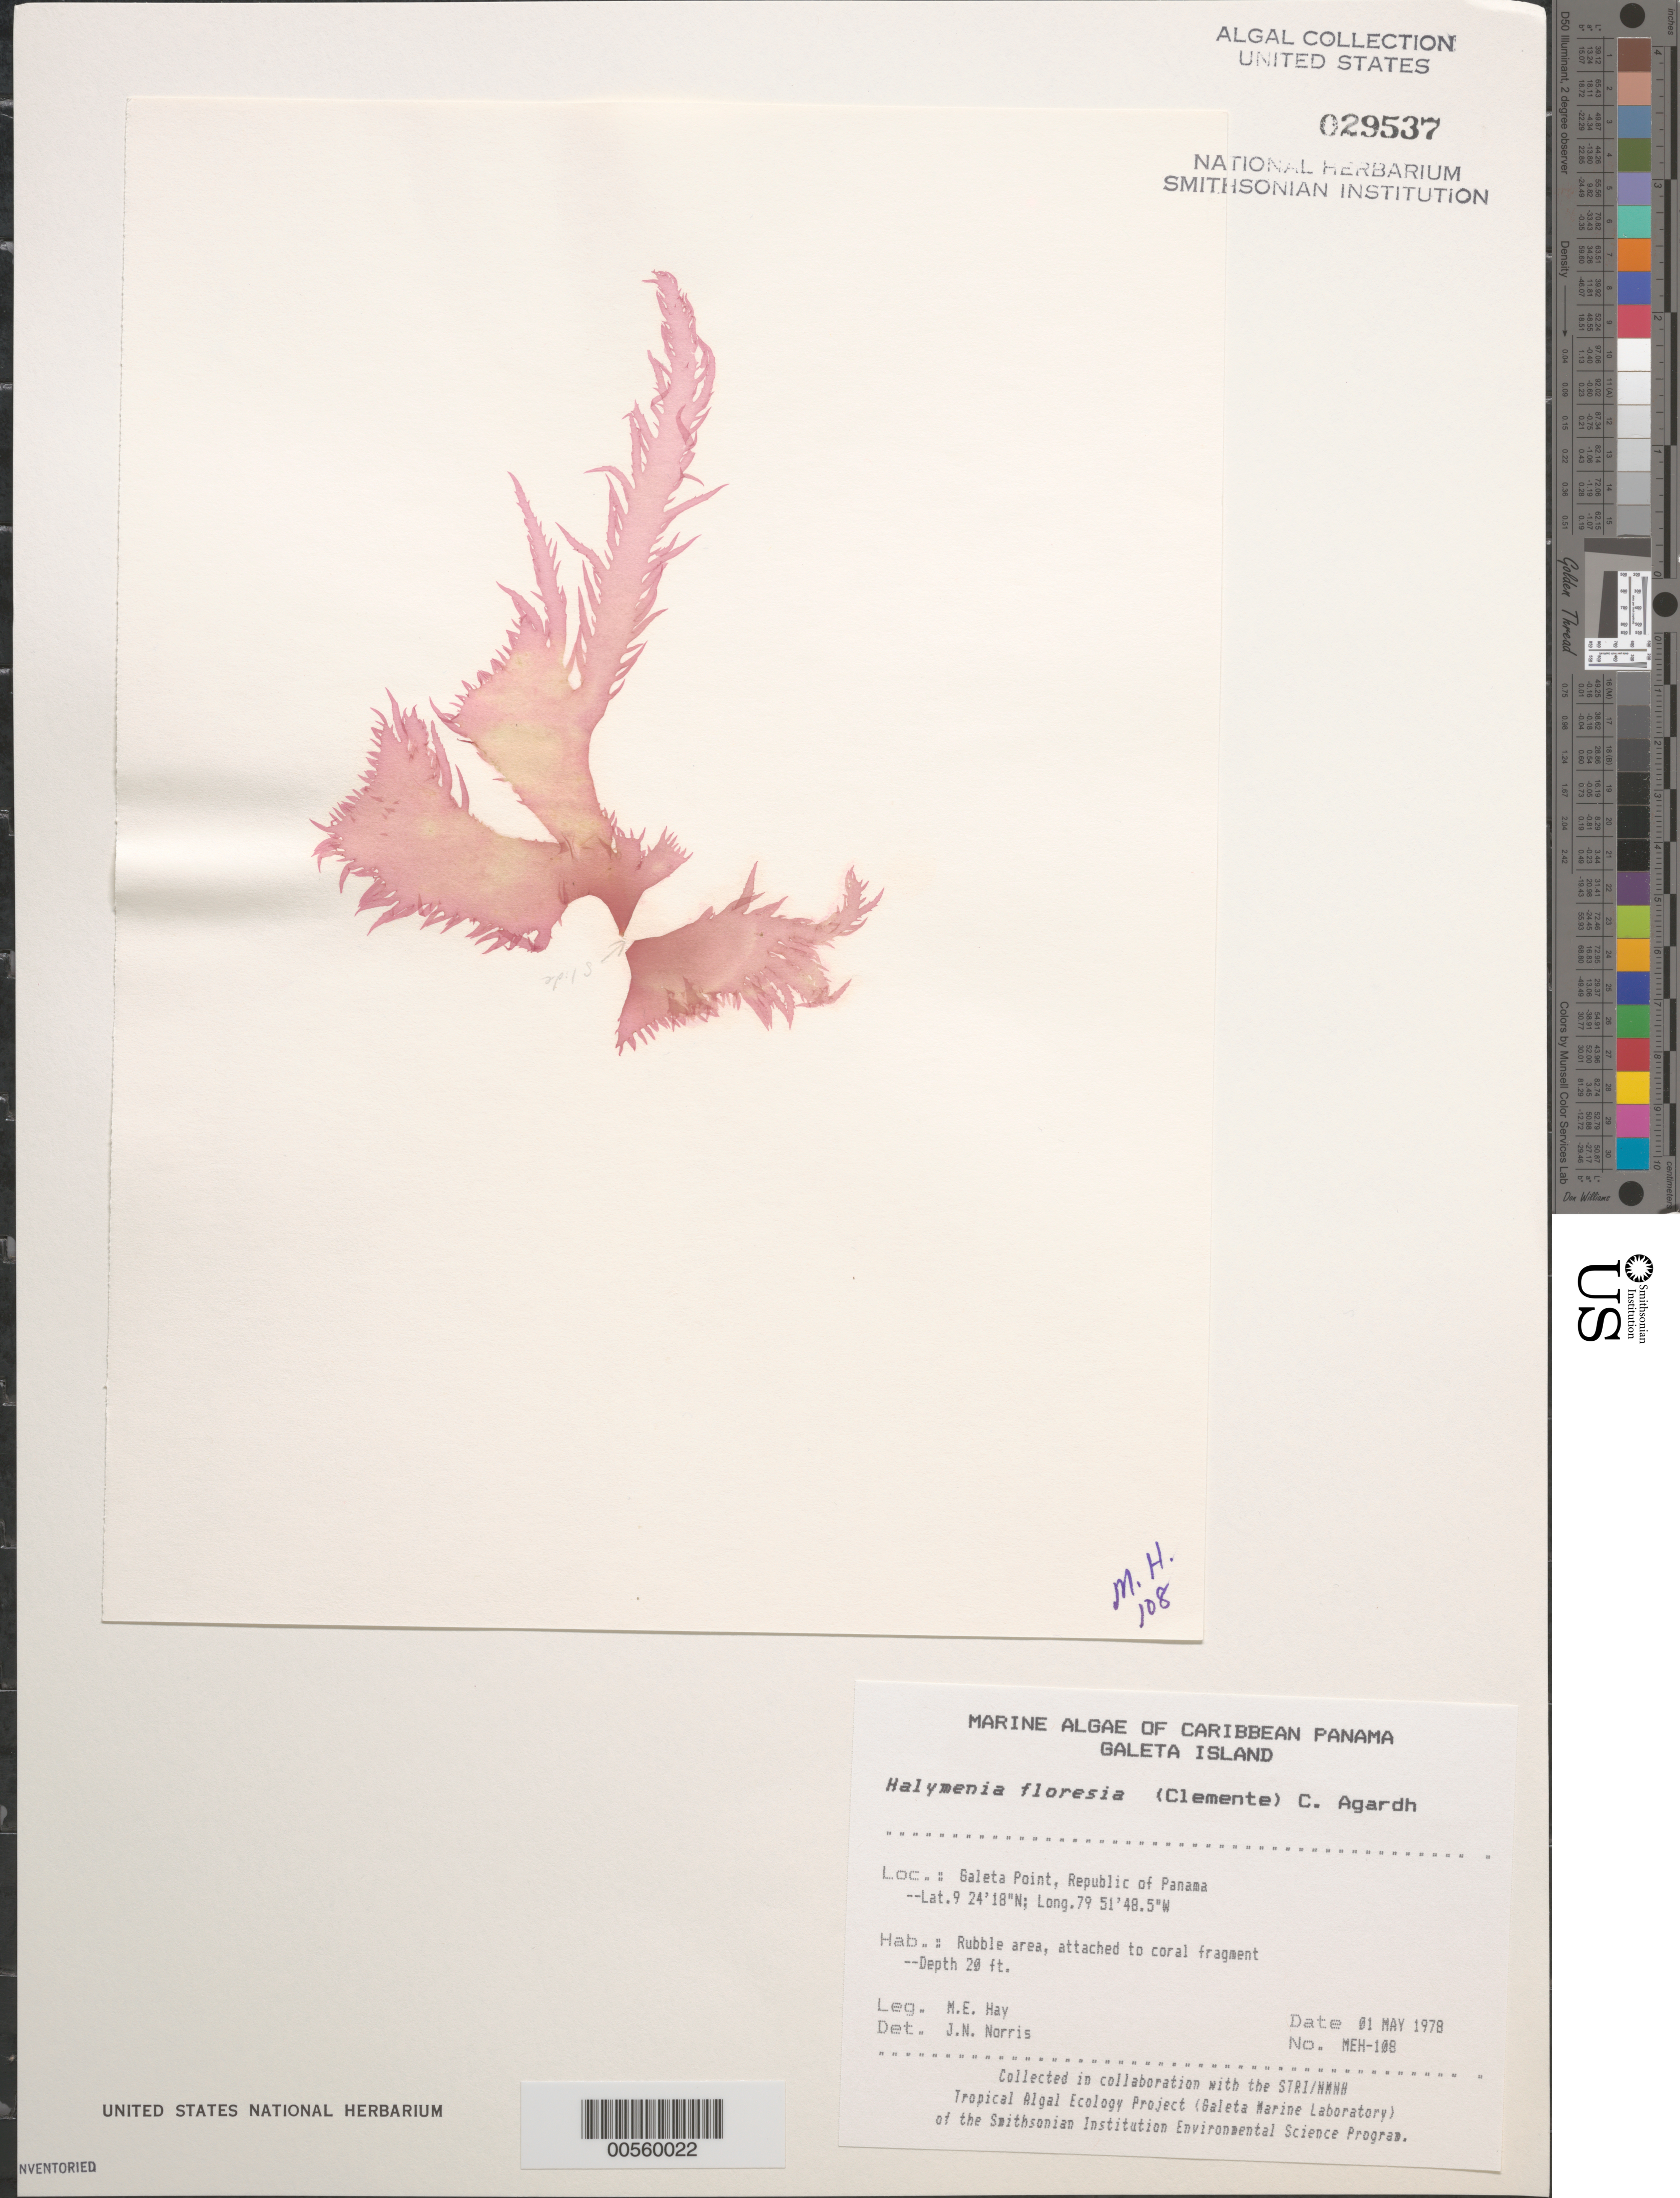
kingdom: Plantae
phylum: Rhodophyta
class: Florideophyceae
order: Halymeniales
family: Halymeniaceae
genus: Halymenia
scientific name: Halymenia floresii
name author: (Clemente) C. Agardh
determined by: Norris, James N.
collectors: M. E. Hay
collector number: MEH-108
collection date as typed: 01 May 1978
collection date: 1978-05-01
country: Panama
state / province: Colón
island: Galeta Island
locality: Galeta Point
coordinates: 9 24' 18" N, 79 51' 48.5" W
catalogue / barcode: US 29537